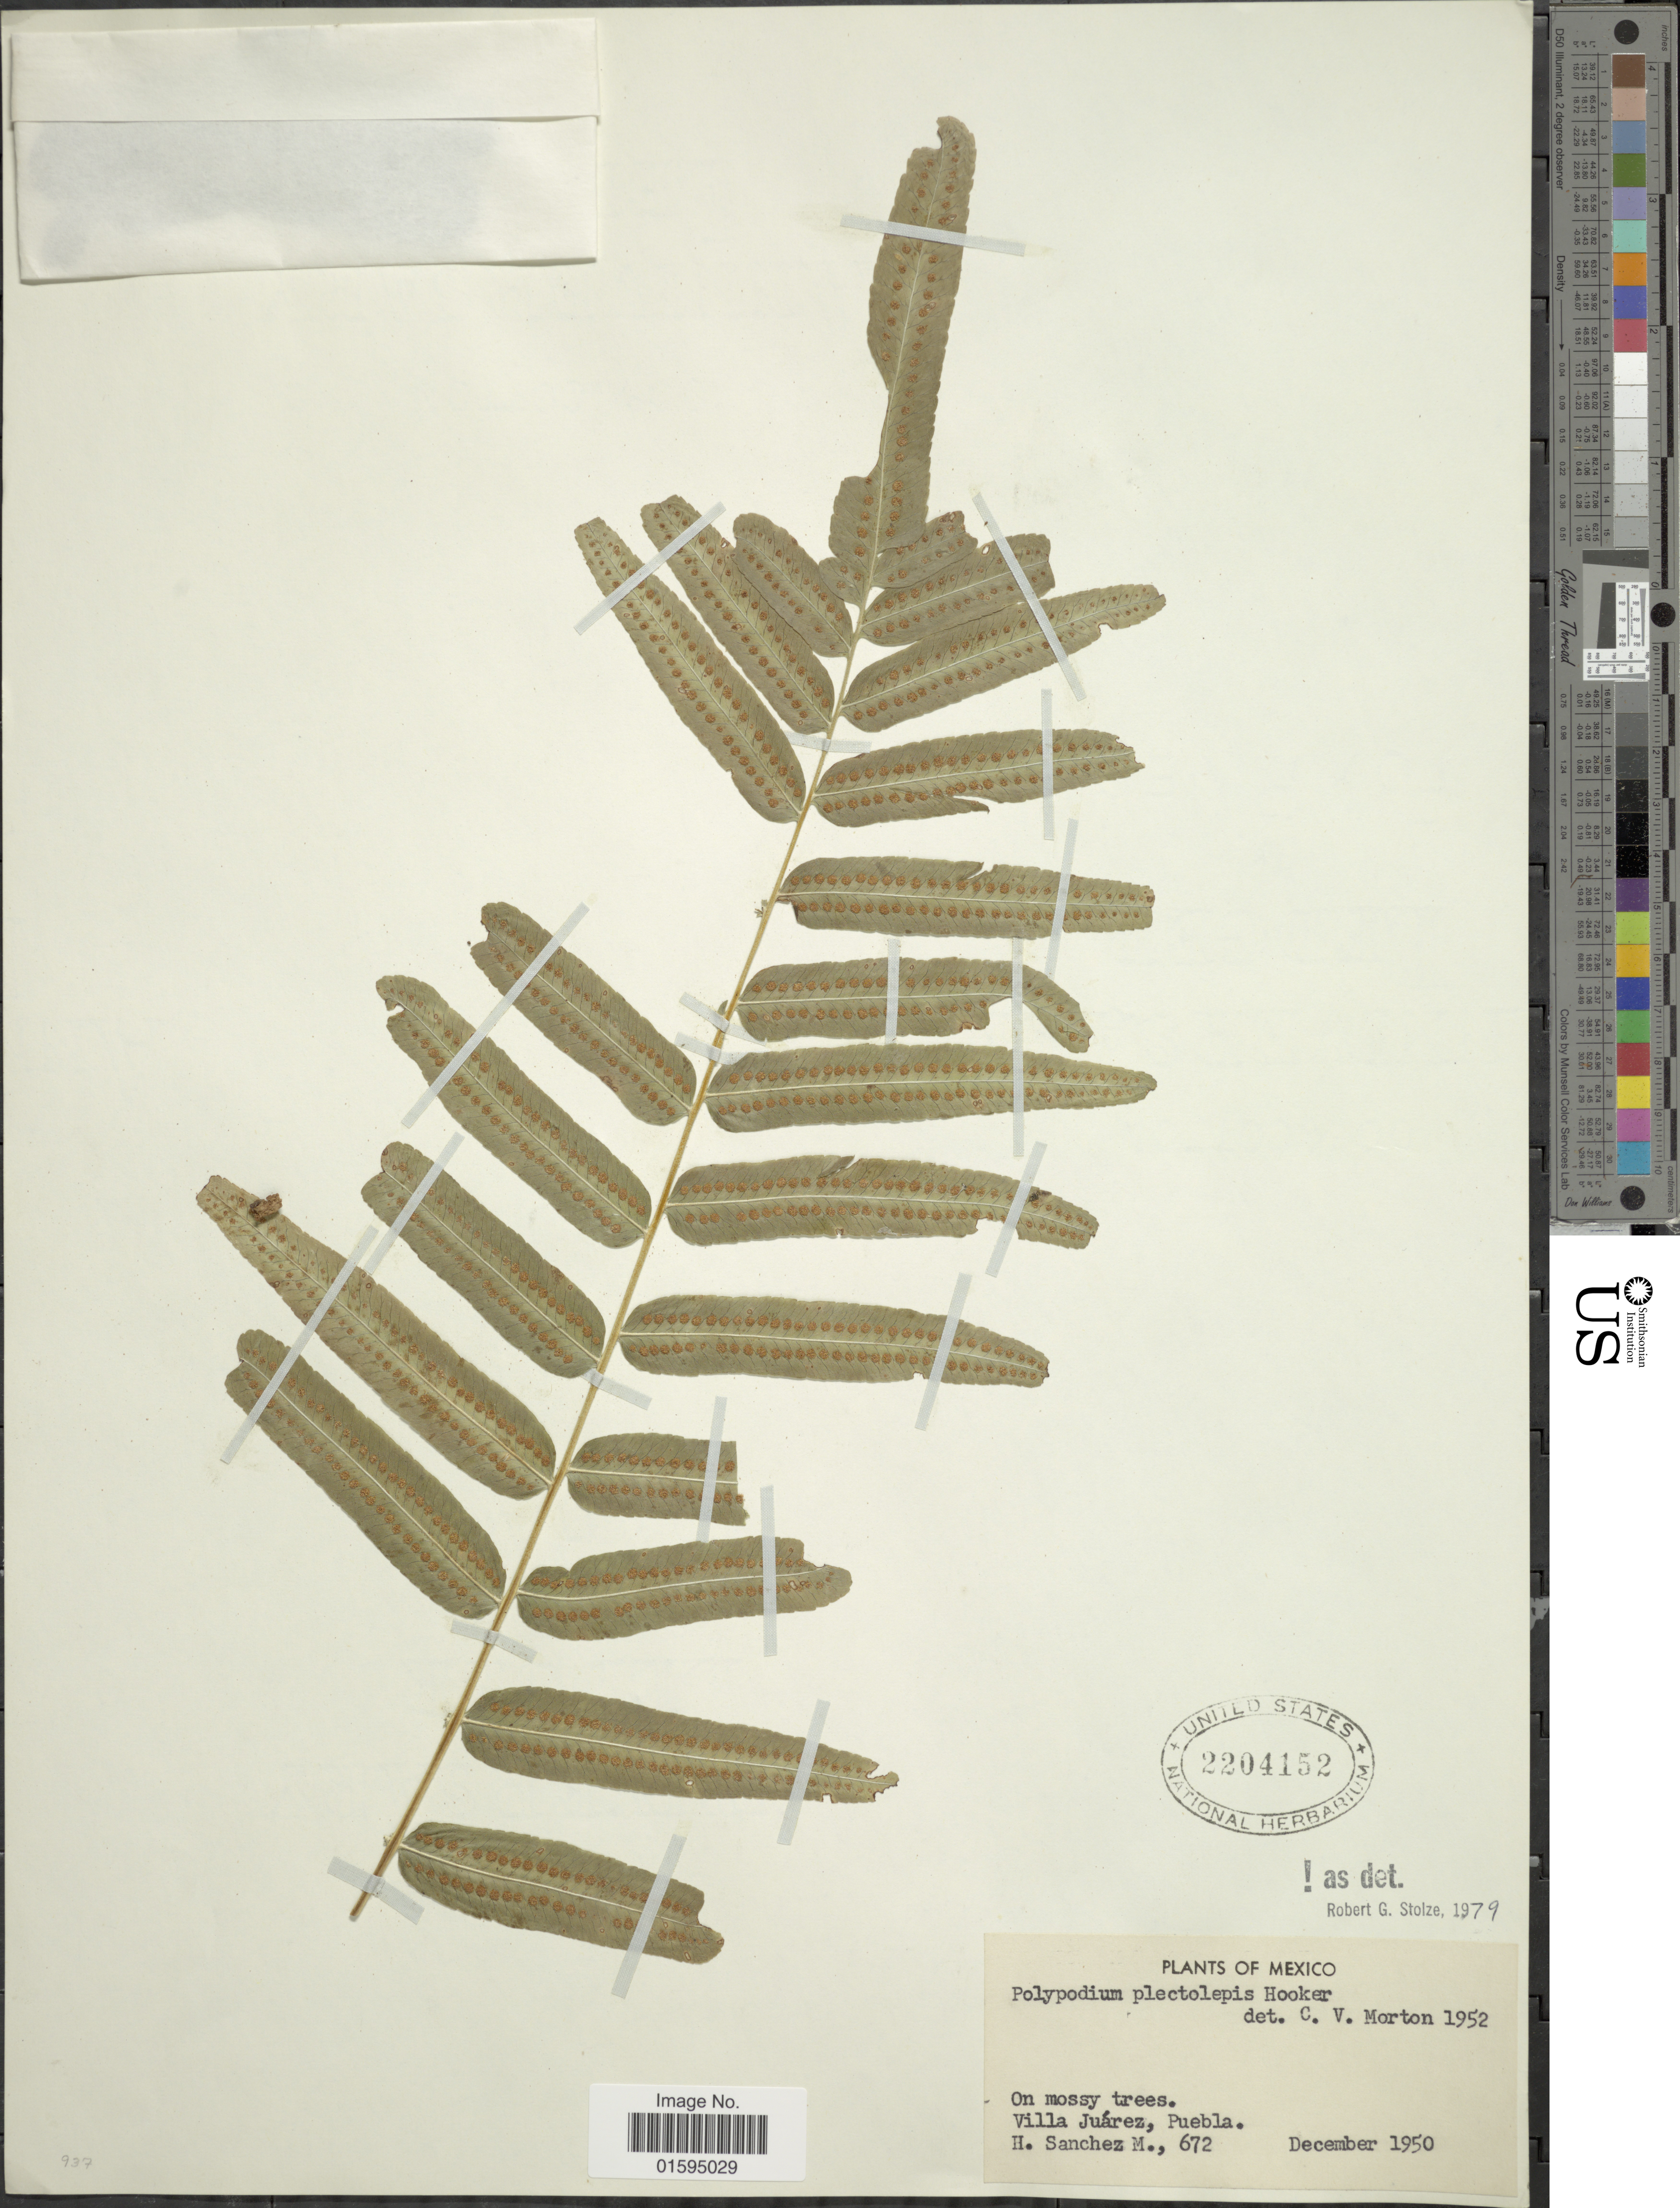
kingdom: Plantae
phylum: Tracheophyta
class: Polypodiopsida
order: Polypodiales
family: Polypodiaceae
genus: Polypodium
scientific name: Polypodium echinolepis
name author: Fée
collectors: H. Sánchez-Mejorada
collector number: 672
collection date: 1950-12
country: Mexico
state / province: Puebla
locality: On Mossy trees, Villa Juarez.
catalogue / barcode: US 2204152